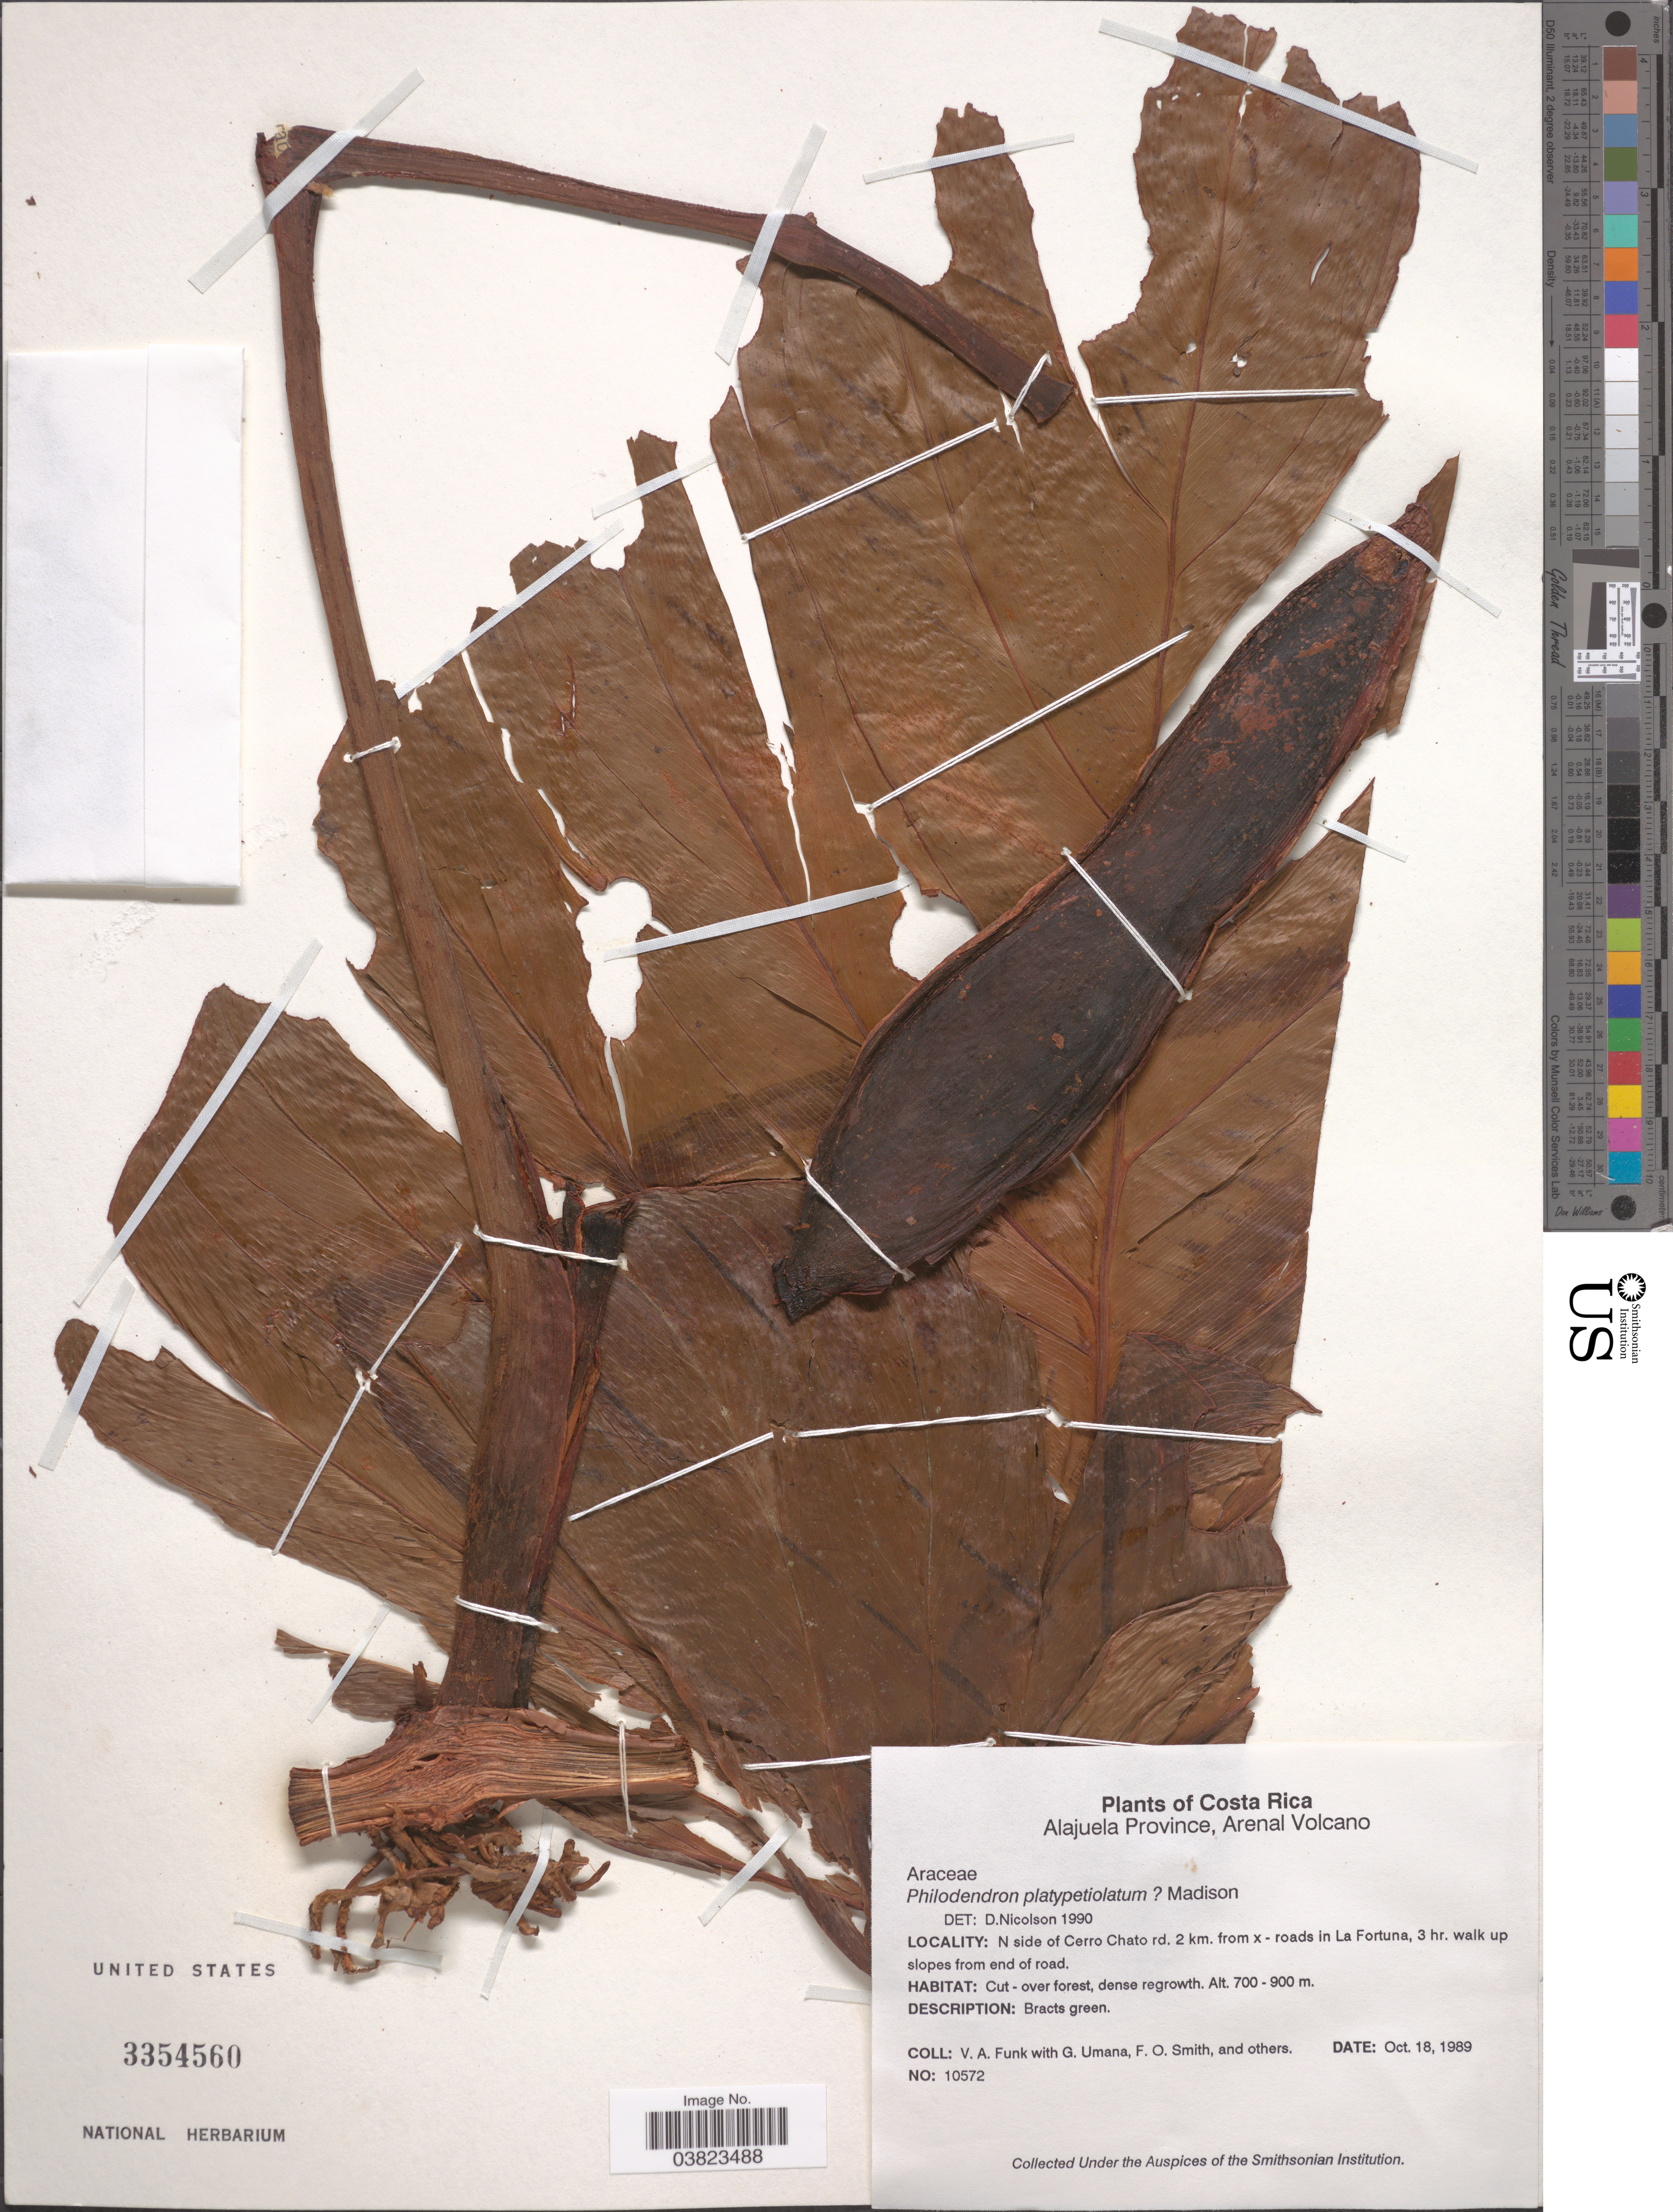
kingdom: Plantae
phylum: Tracheophyta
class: Liliopsida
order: Alismatales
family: Araceae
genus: Philodendron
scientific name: Philodendron platypetiolatum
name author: Madison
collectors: V. Funk, G. Umana, F. Smith & et al.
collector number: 10572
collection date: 1989-10-18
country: Costa Rica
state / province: Alajuela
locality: Arenal Volcano. N side of Cerro Chato rd. 2 km. from [Foreign script] - roads in La Fortuna, 3 hr. walk up slopes from end of road.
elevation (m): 700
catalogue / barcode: US 3354560